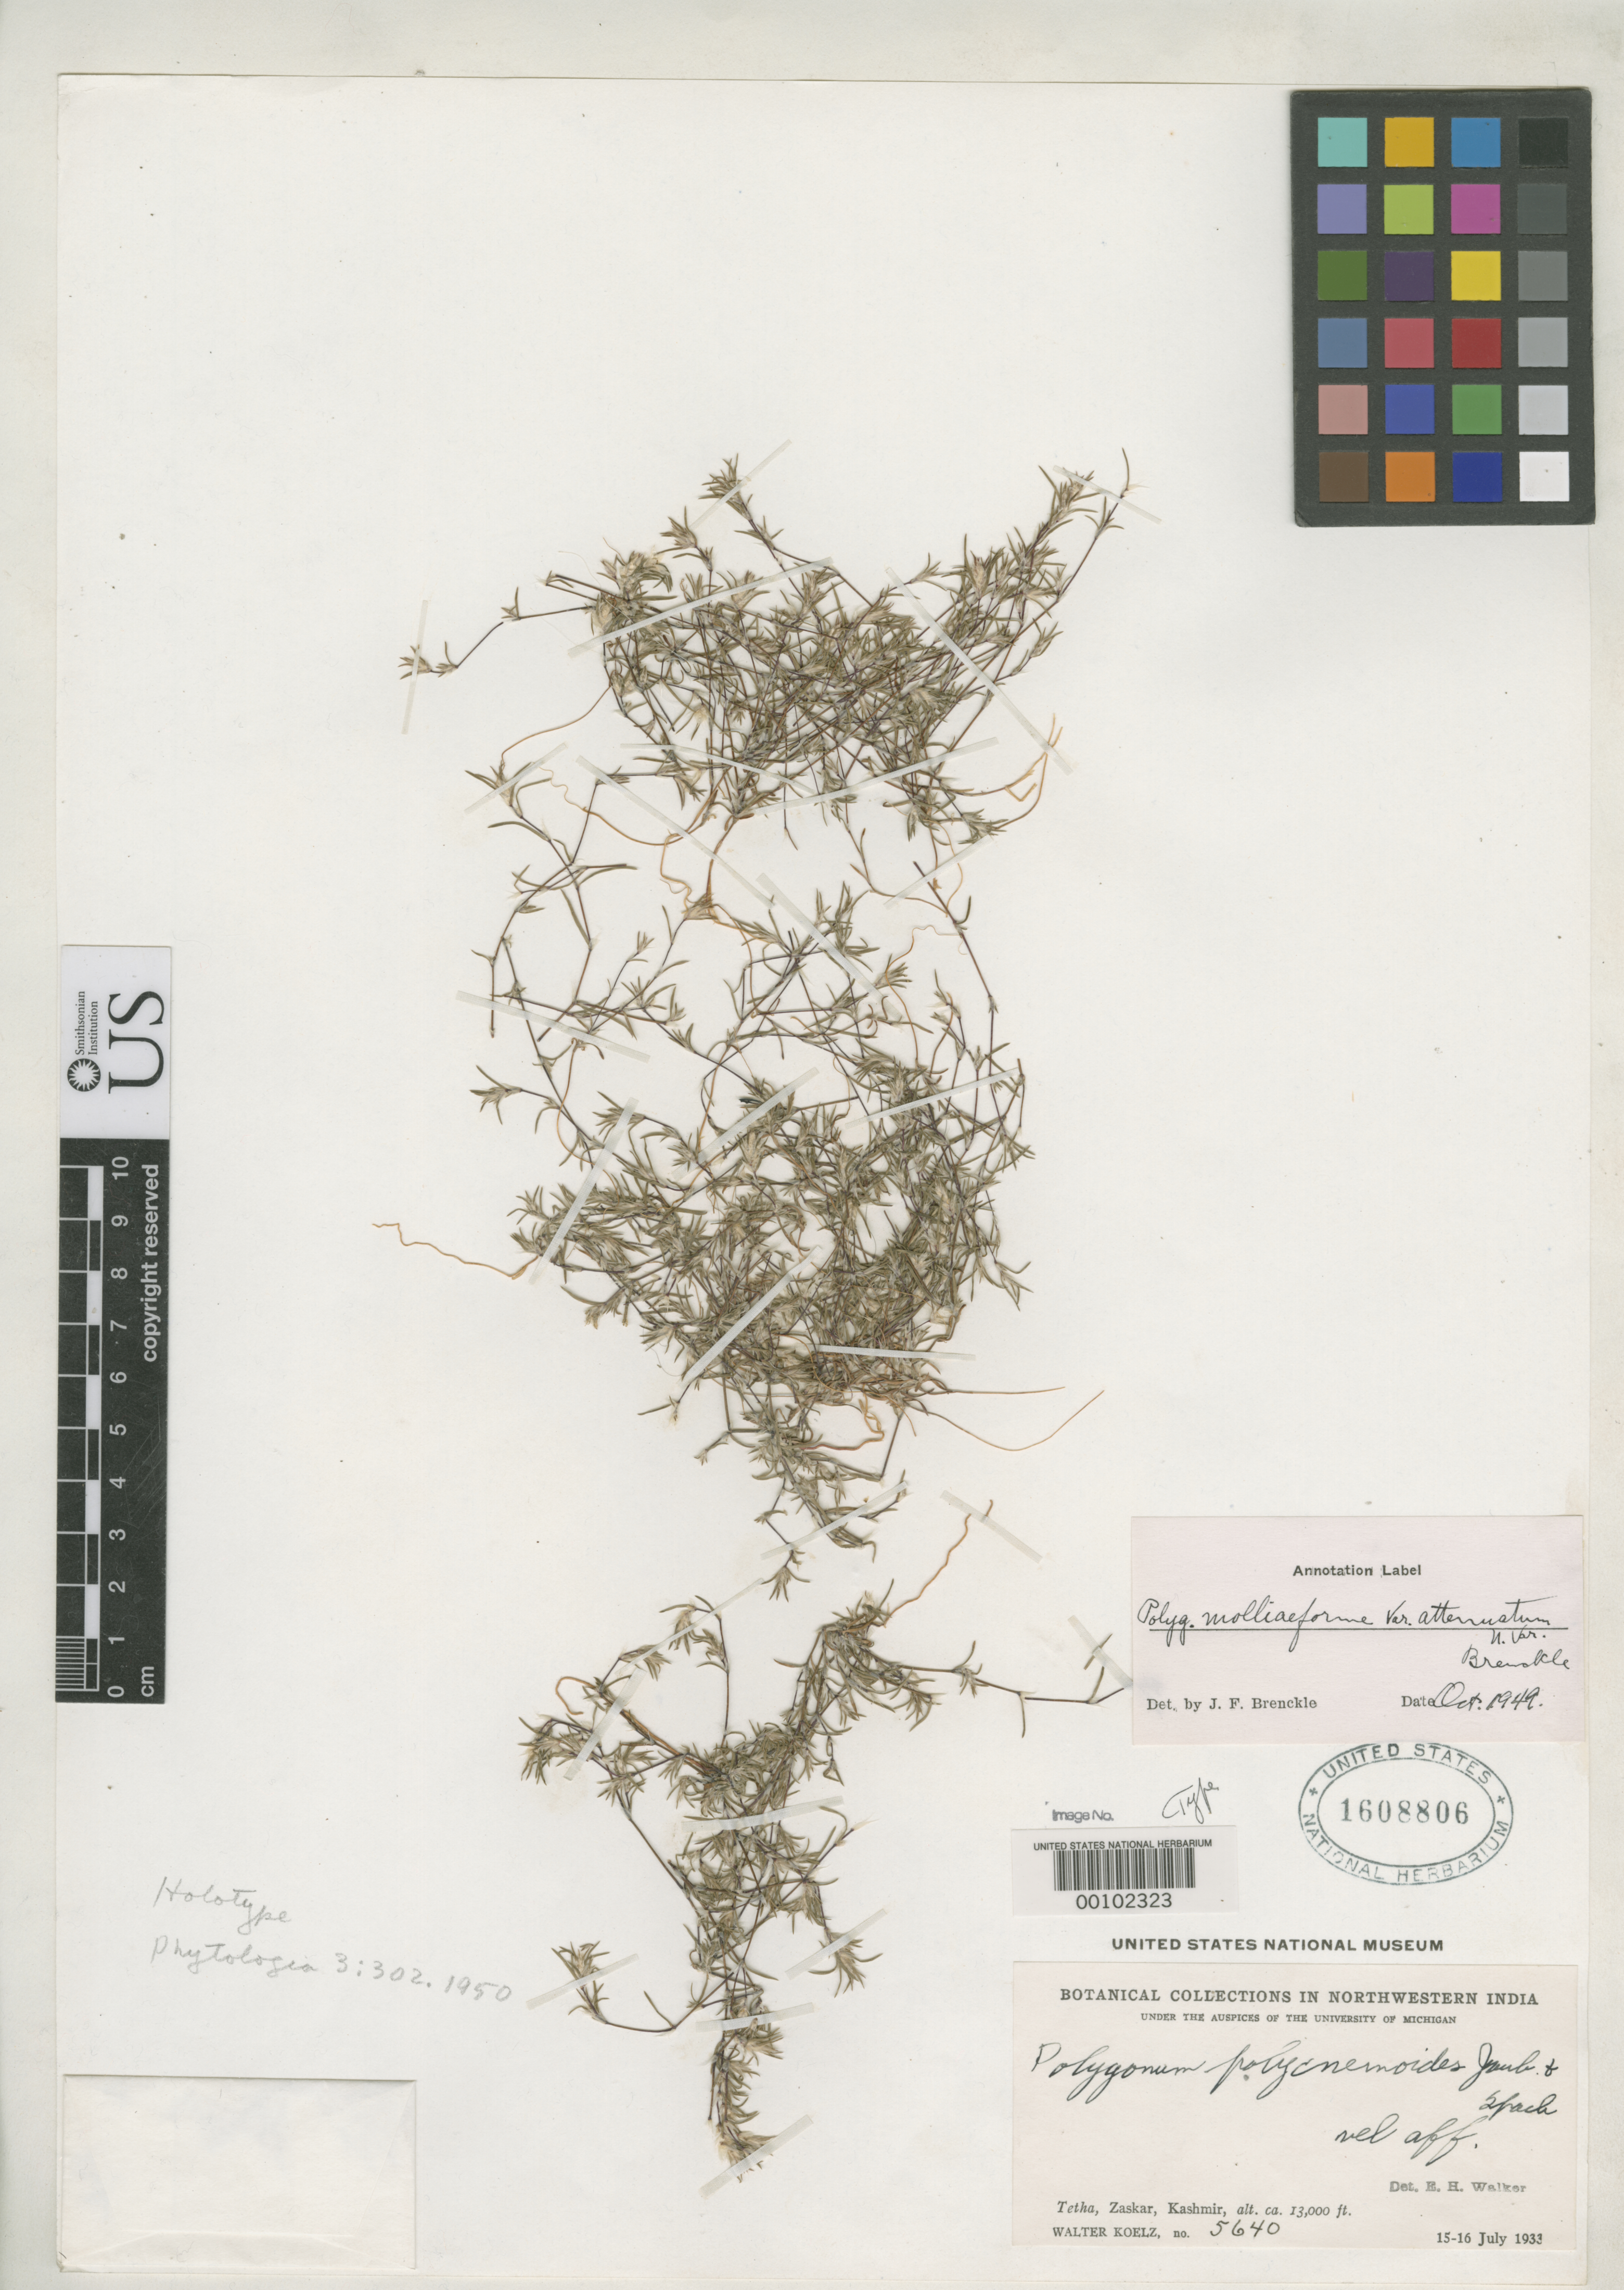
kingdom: Plantae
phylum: Tracheophyta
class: Magnoliopsida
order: Caryophyllales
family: Polygonaceae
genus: Polygonum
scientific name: Polygonum molliiforme f. attenuatum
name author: Brenckle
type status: Holotype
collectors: W. N. Koelz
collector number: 5640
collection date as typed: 16 Jul 1933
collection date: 1933-07-16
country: India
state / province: Jammu and Kashmir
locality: Near Tetha Zaskar.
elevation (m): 3962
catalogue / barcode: US 1608806